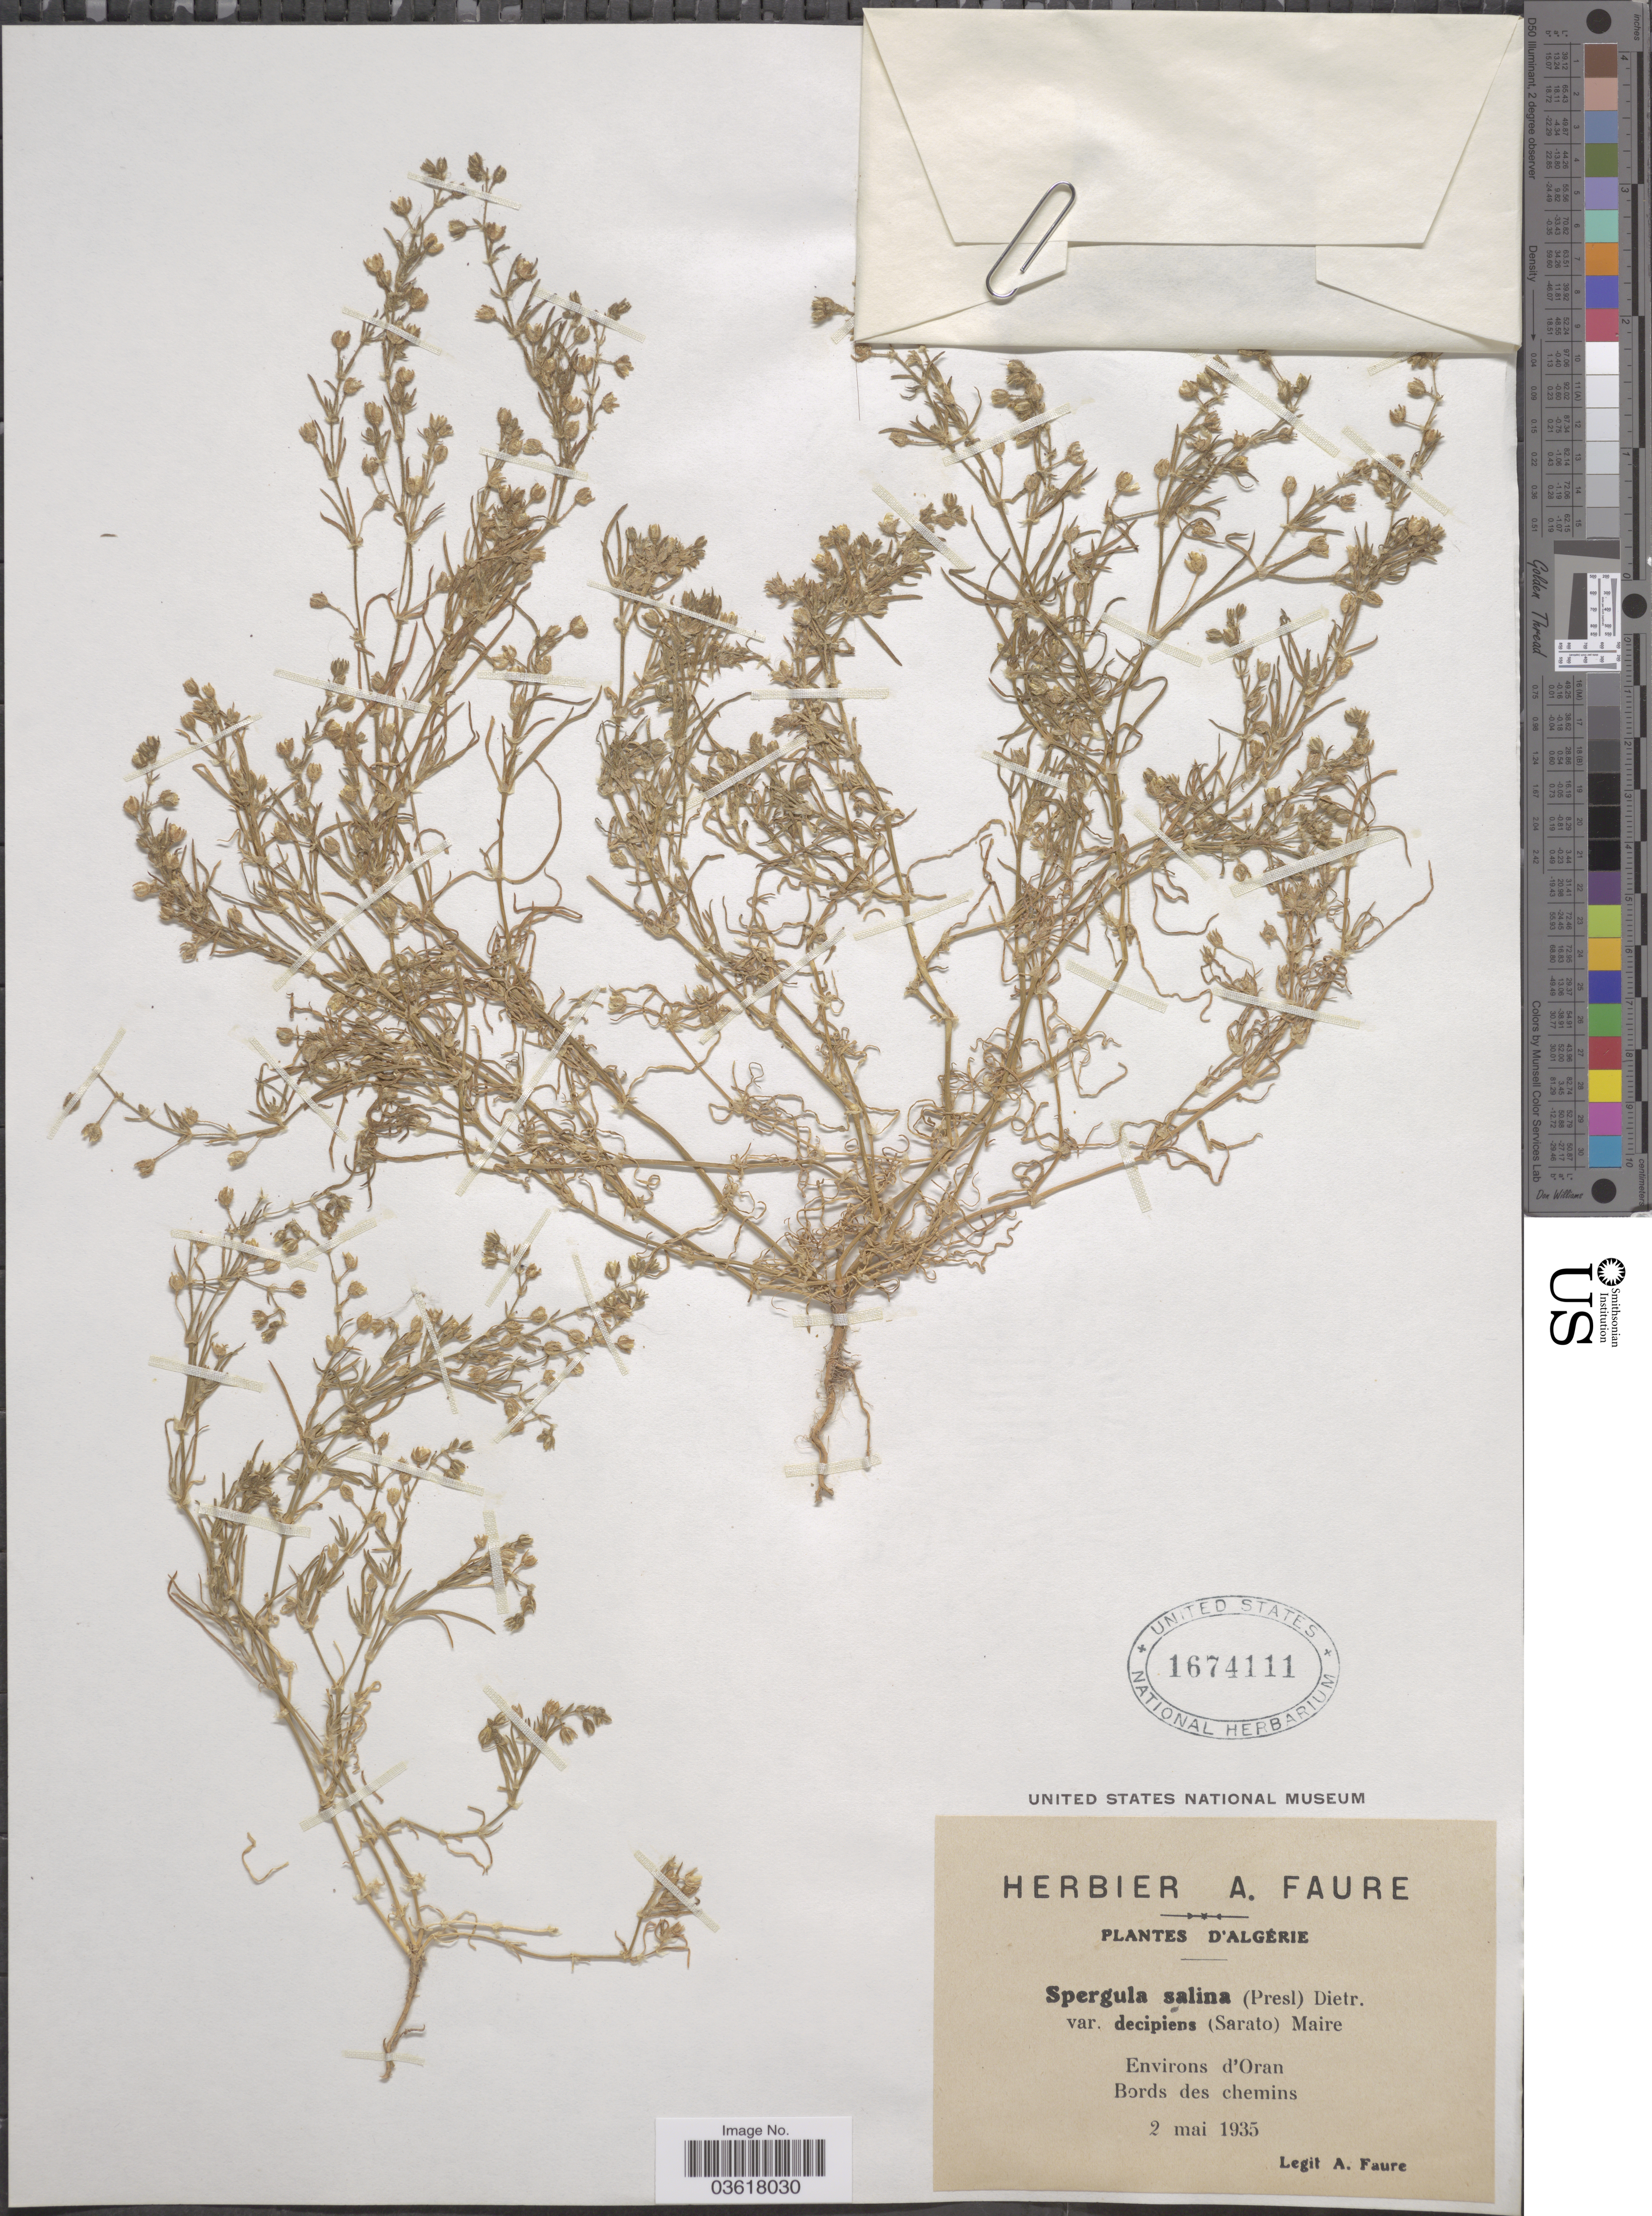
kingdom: Plantae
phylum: Tracheophyta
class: Magnoliopsida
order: Caryophyllales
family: Caryophyllaceae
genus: Spergula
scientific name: Spergula salina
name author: (J. Presl & C. Presl) D. Dietr.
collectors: A. Faure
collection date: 1935-05-02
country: Algeria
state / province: Oran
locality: Environs d'Oran.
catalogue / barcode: US 1674111